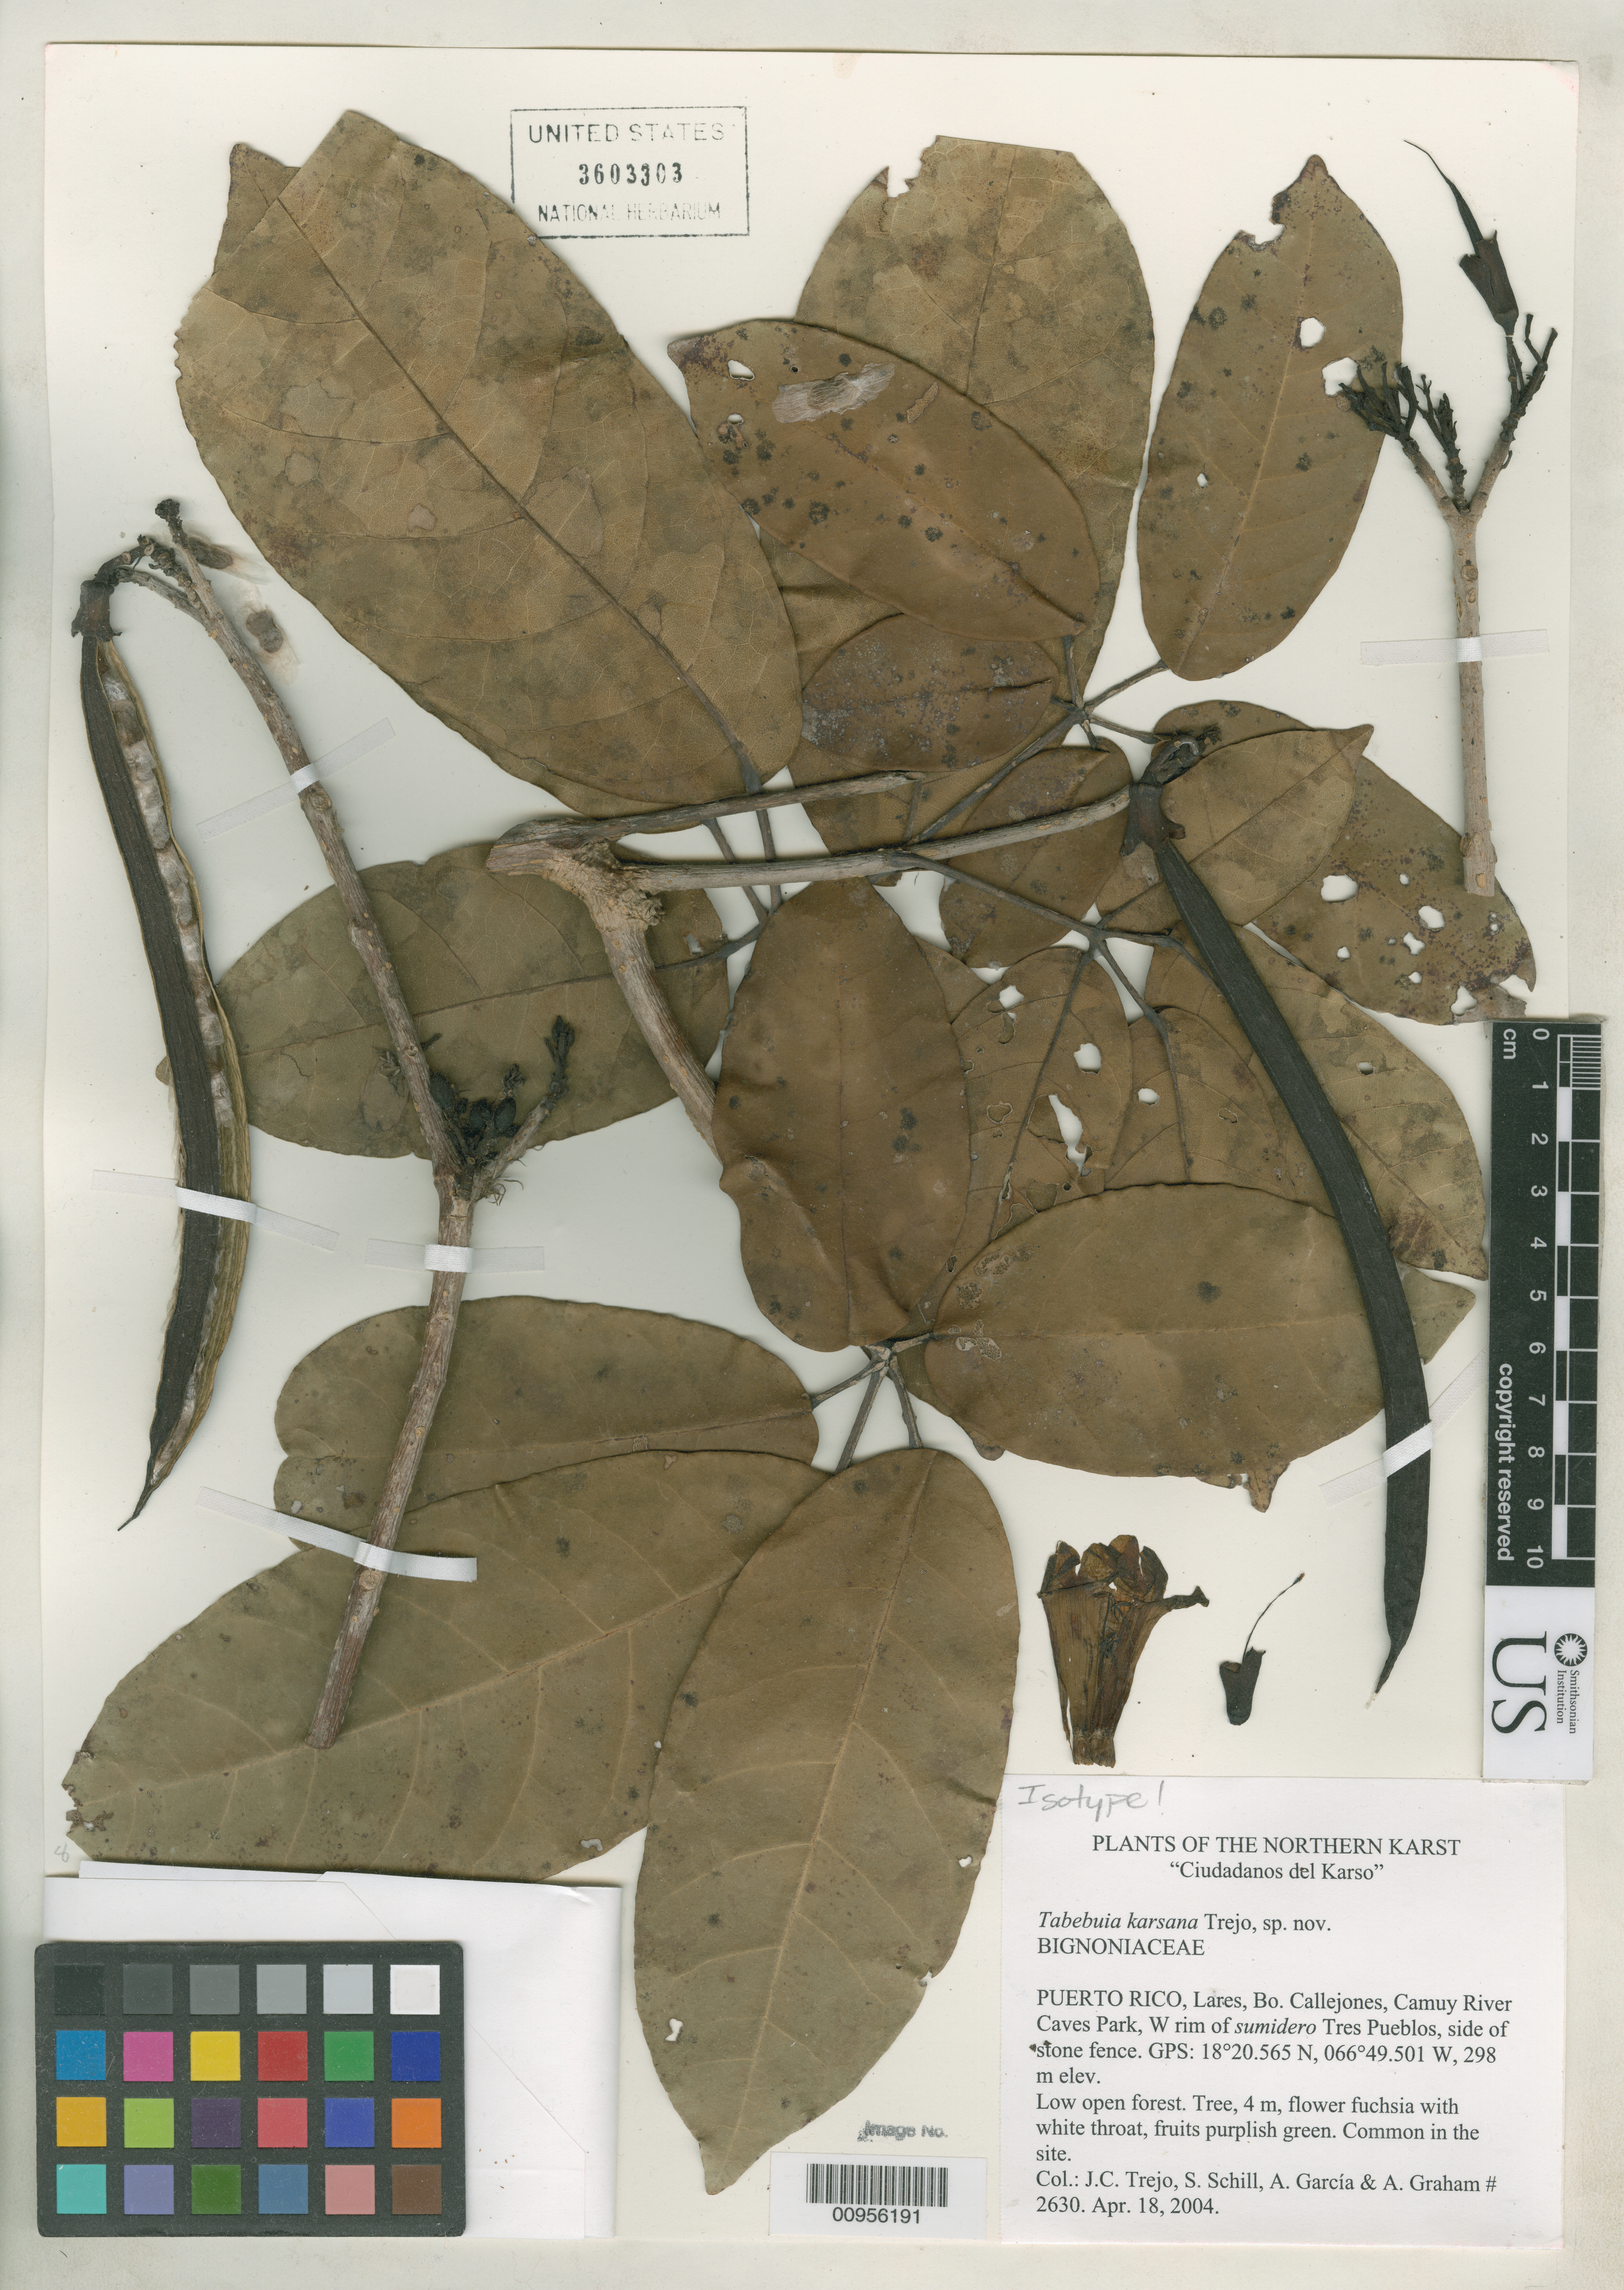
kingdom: Plantae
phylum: Tracheophyta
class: Magnoliopsida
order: Lamiales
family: Bignoniaceae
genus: Tabebuia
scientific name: Tabebuia karsana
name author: Trejo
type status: Isotype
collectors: J. C. Trejo-Torres, S. Schill, A. García & A. Graham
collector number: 2630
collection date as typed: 18 Apr 2004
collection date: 2004-04-18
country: Puerto Rico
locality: Mun. Lares, Bo. Callejones, Camuy River Caves Park, W rim of sumidero Tres Pueblos, side of stone fence.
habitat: Low open forest.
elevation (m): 298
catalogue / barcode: US 3603303